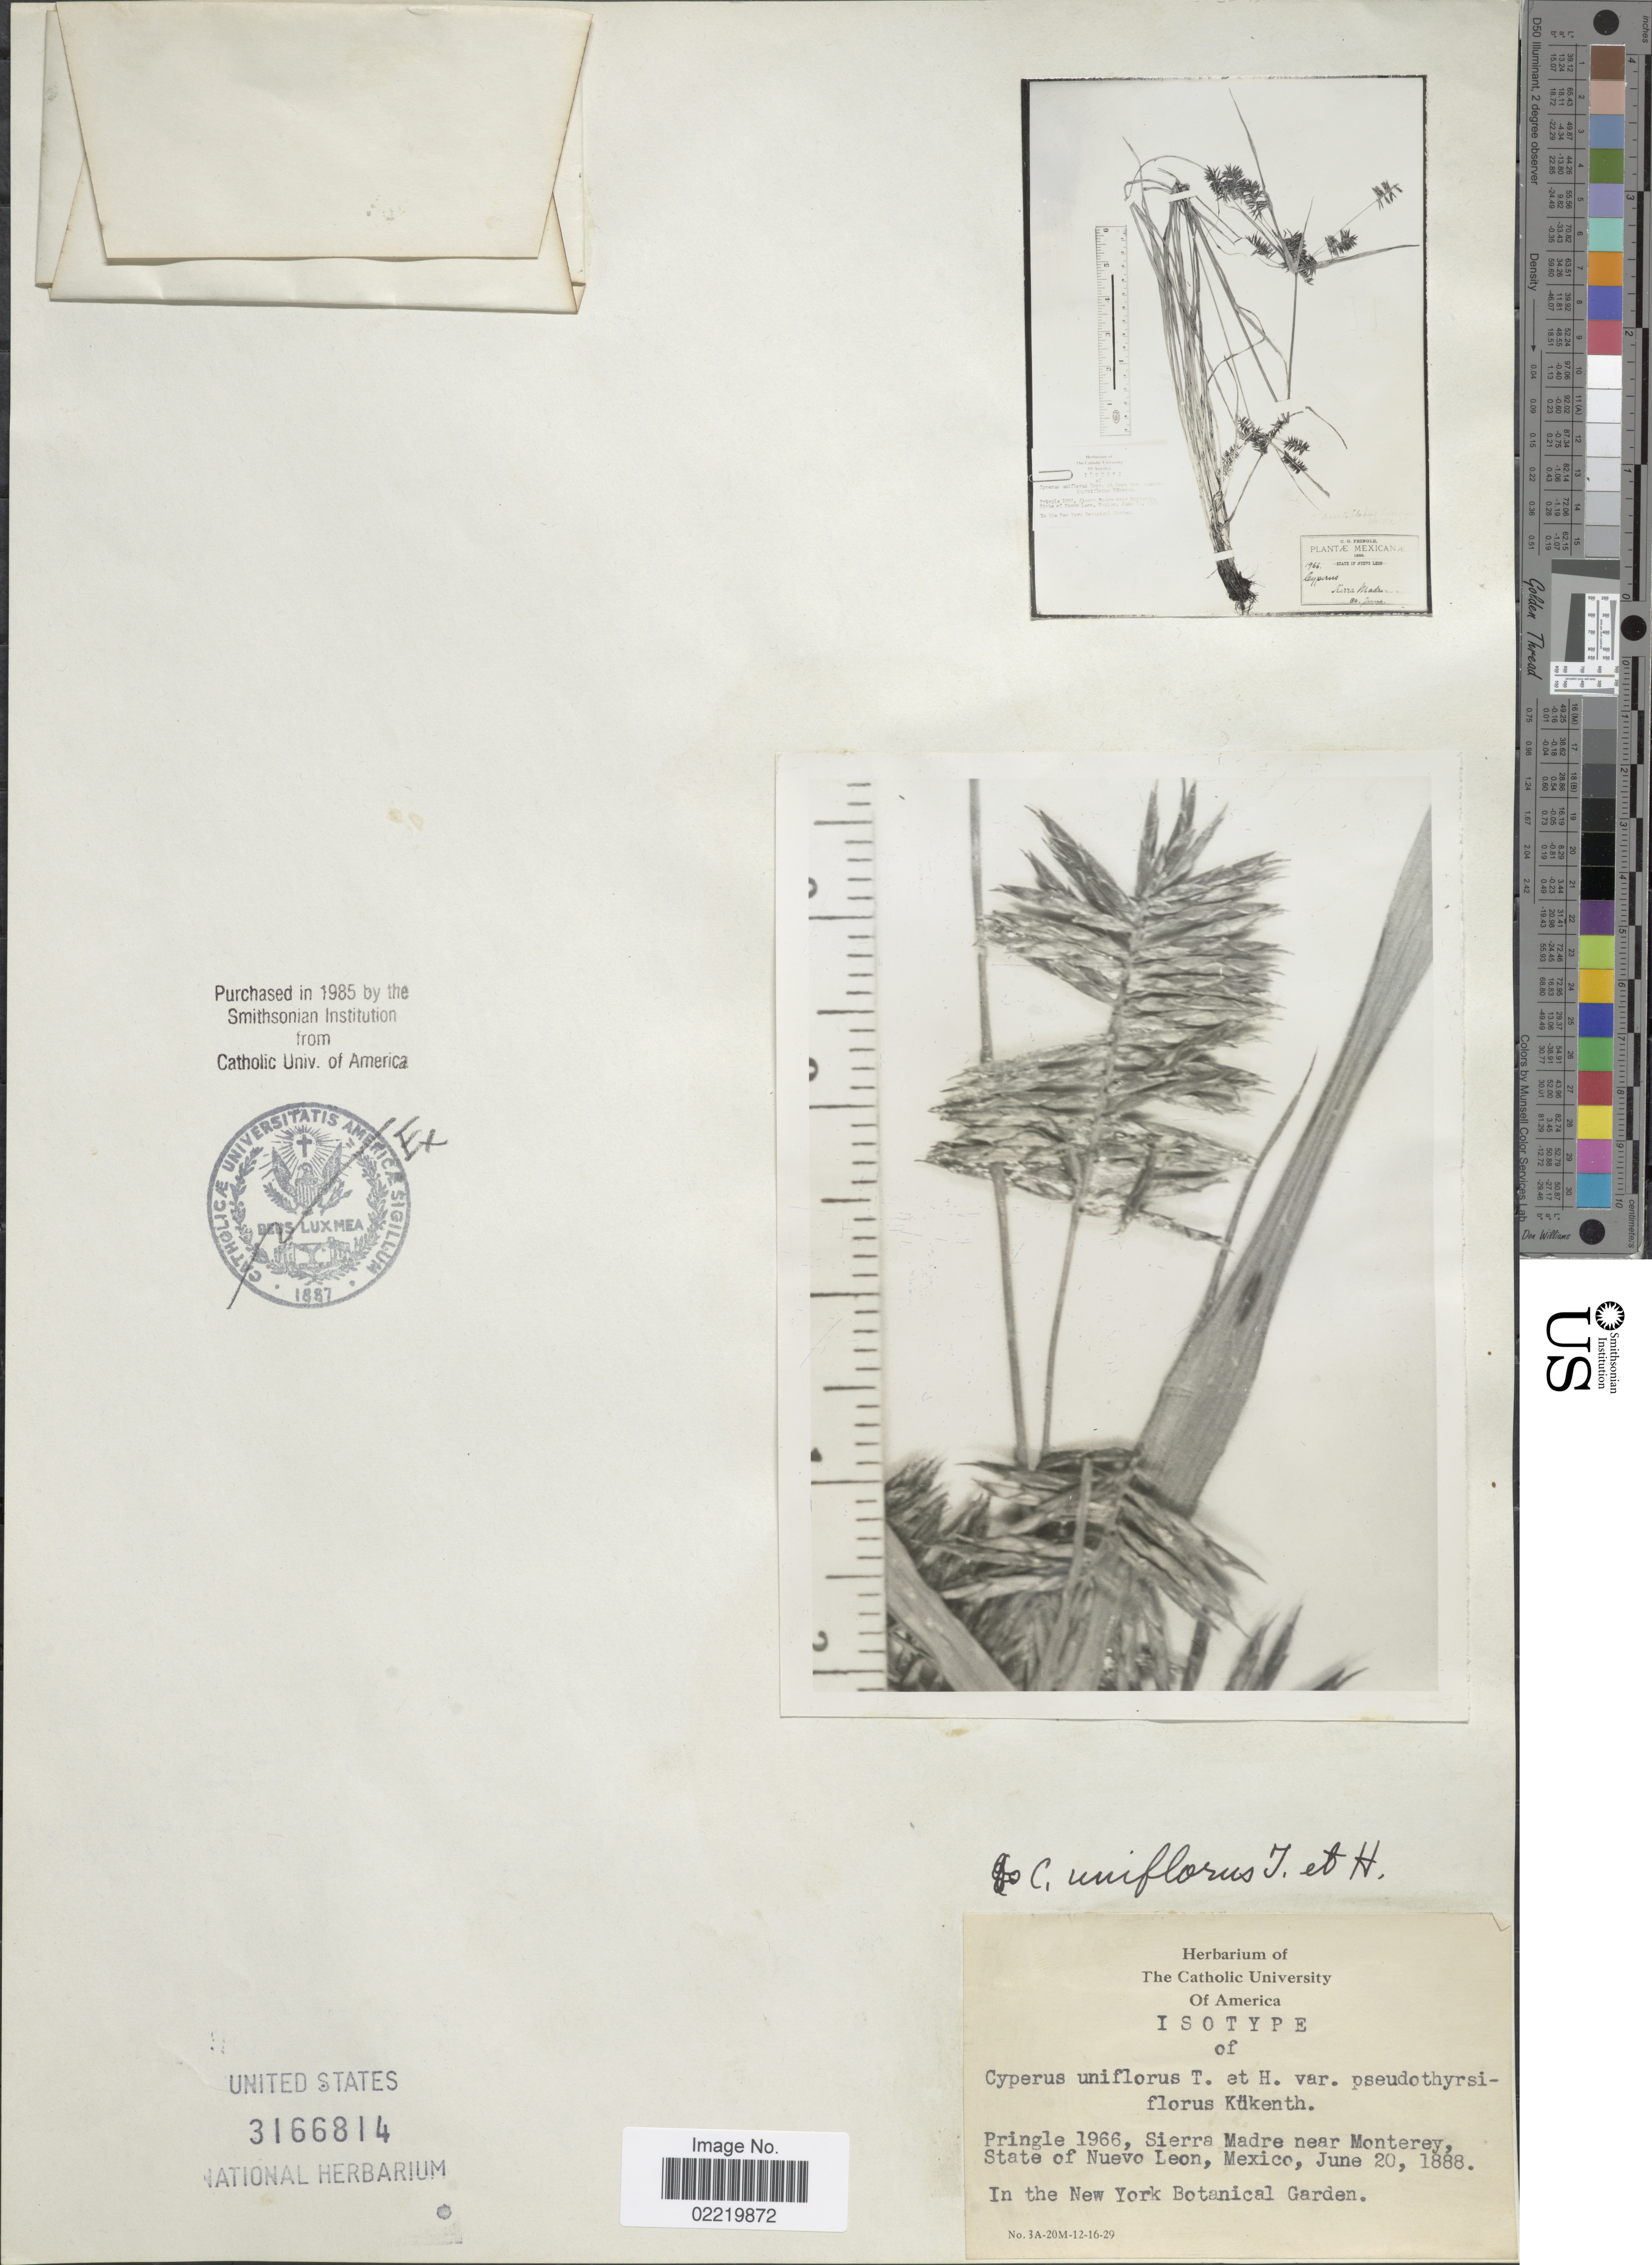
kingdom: Plantae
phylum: Tracheophyta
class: Liliopsida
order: Poales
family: Cyperaceae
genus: Cyperus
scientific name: Cyperus pseudothyrsiflorus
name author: (Kük.) R. Carter & S.D. Jones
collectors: -- Pringle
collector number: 1966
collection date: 1888-06-20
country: United States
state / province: New York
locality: In the New York Botanical Garden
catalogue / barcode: US 3166814